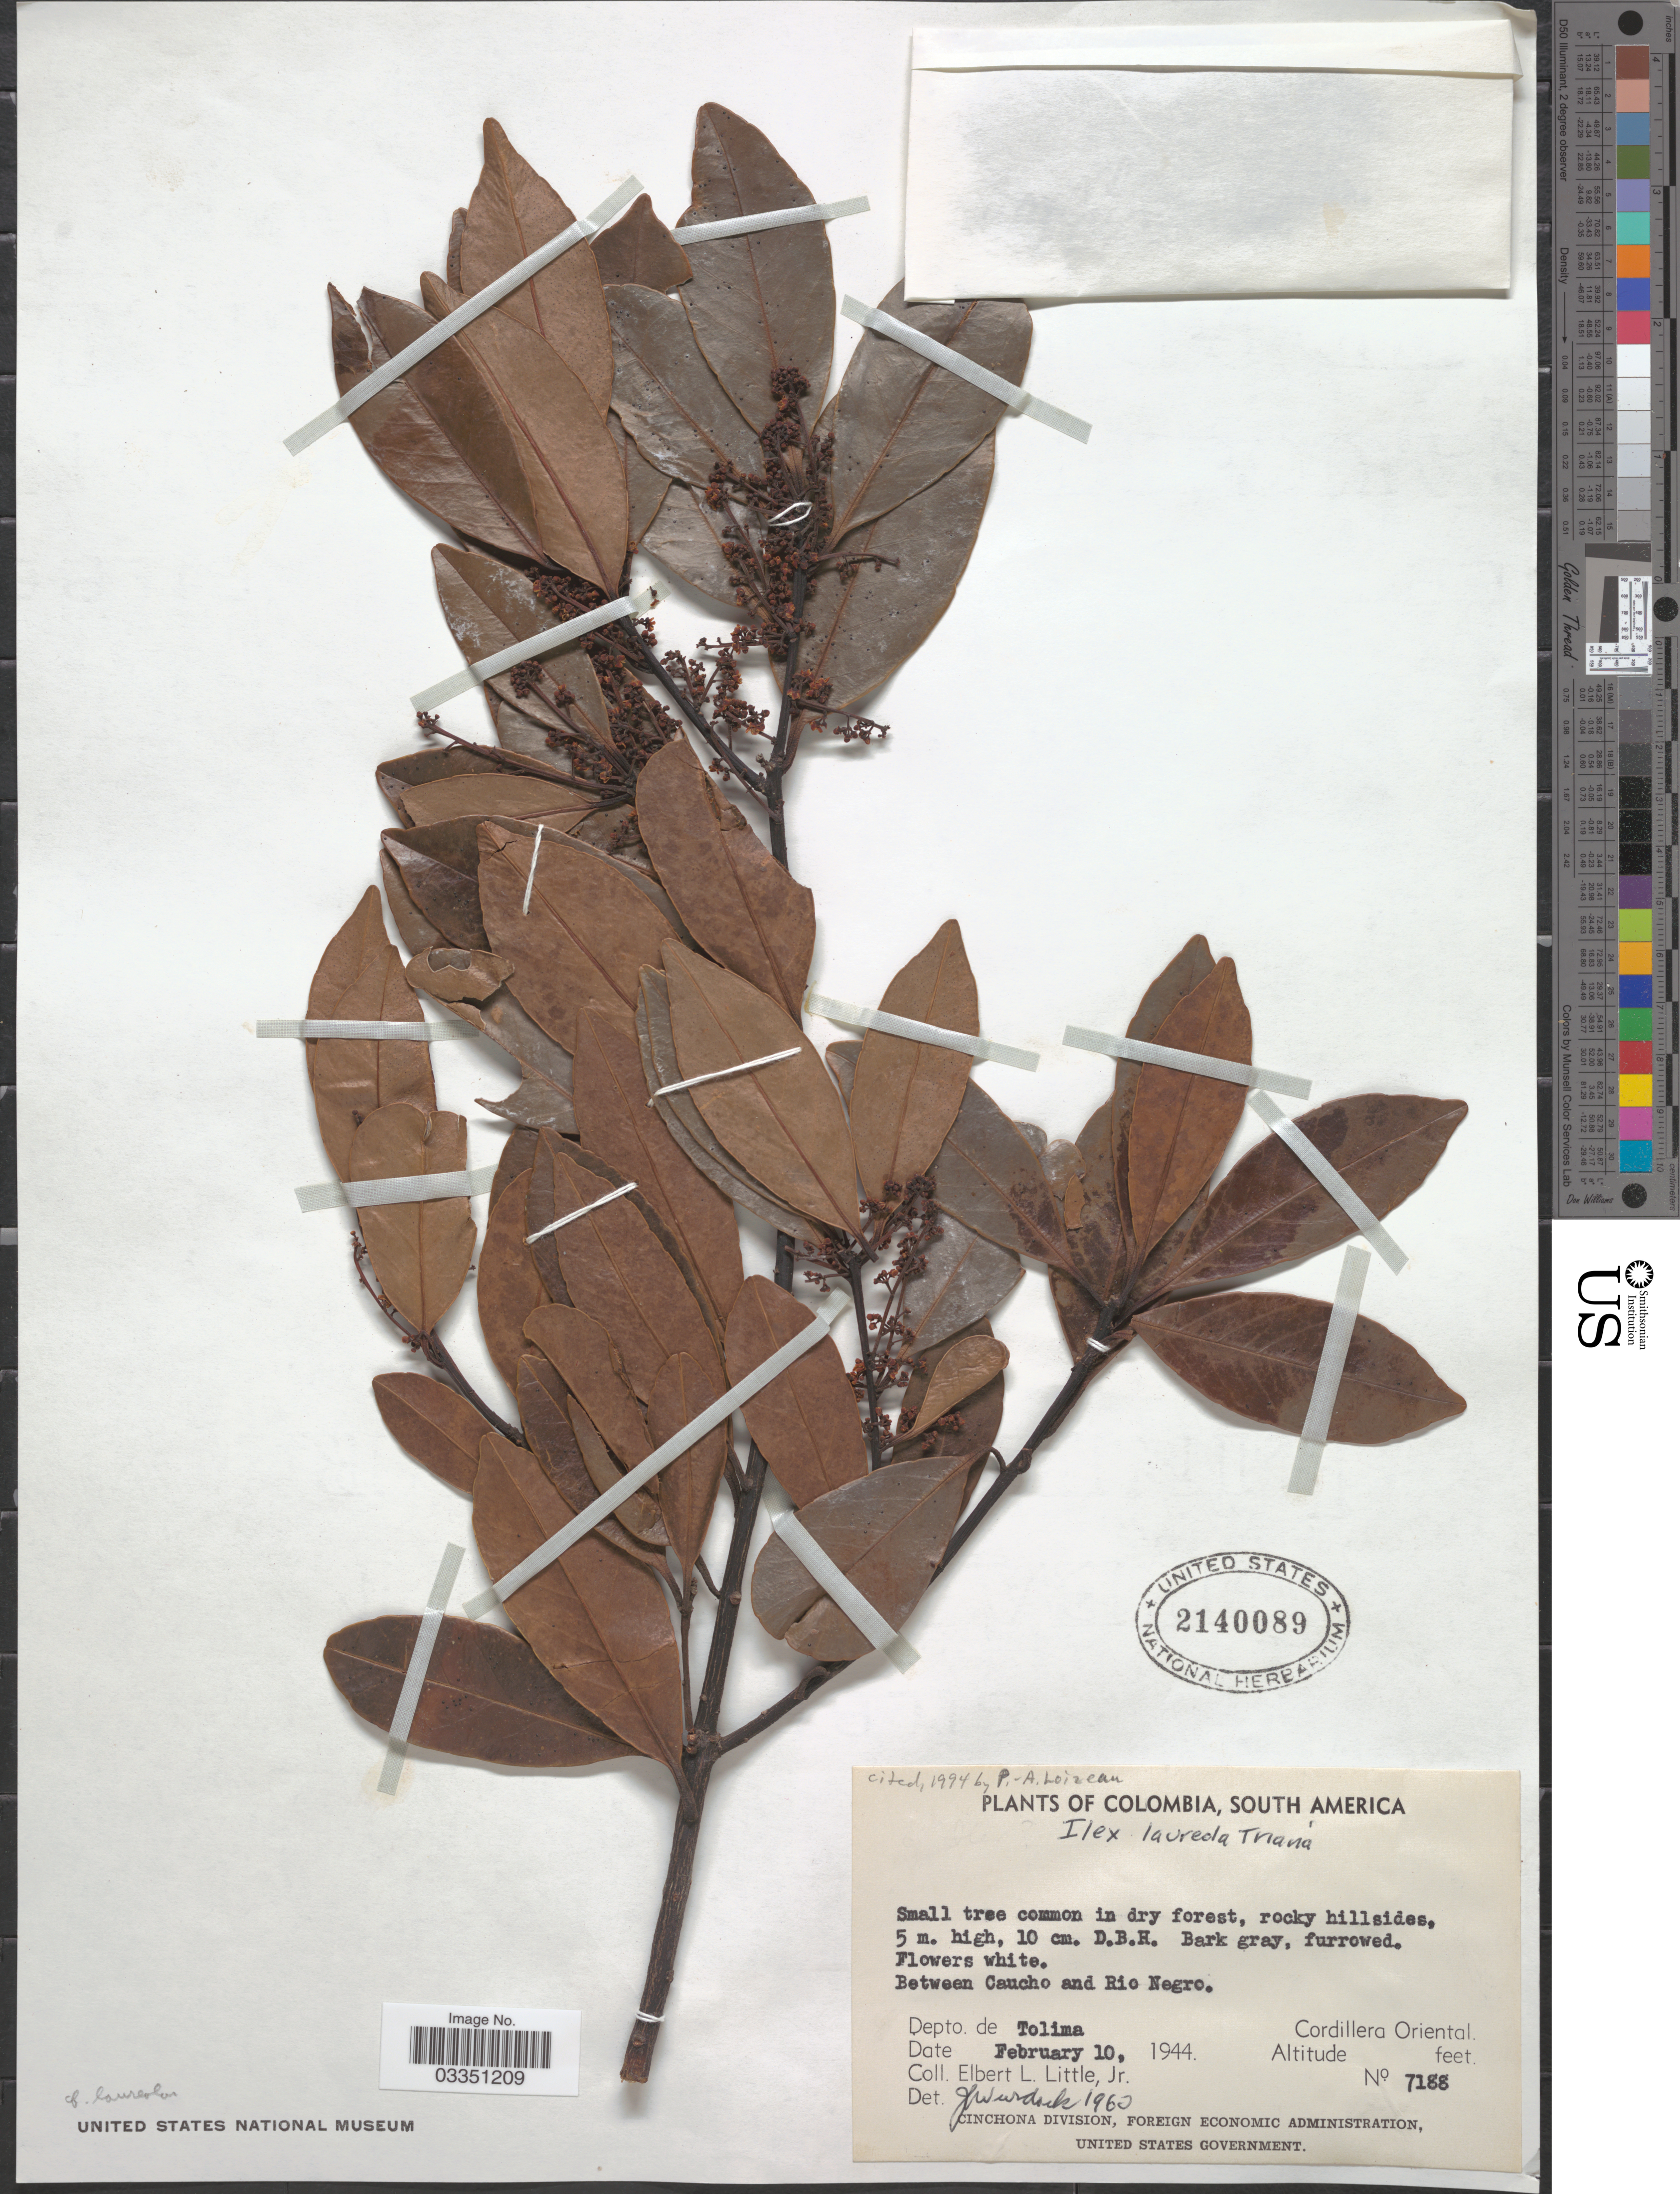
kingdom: Plantae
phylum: Tracheophyta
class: Magnoliopsida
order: Aquifoliales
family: Aquifoliaceae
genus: Ilex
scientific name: Ilex laureola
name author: Triana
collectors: E. L. Little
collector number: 7188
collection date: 1944-02-10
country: Colombia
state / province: Tolima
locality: Between Caucho and Rio Negro. Cordillera Oriental.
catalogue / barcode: US 2140089